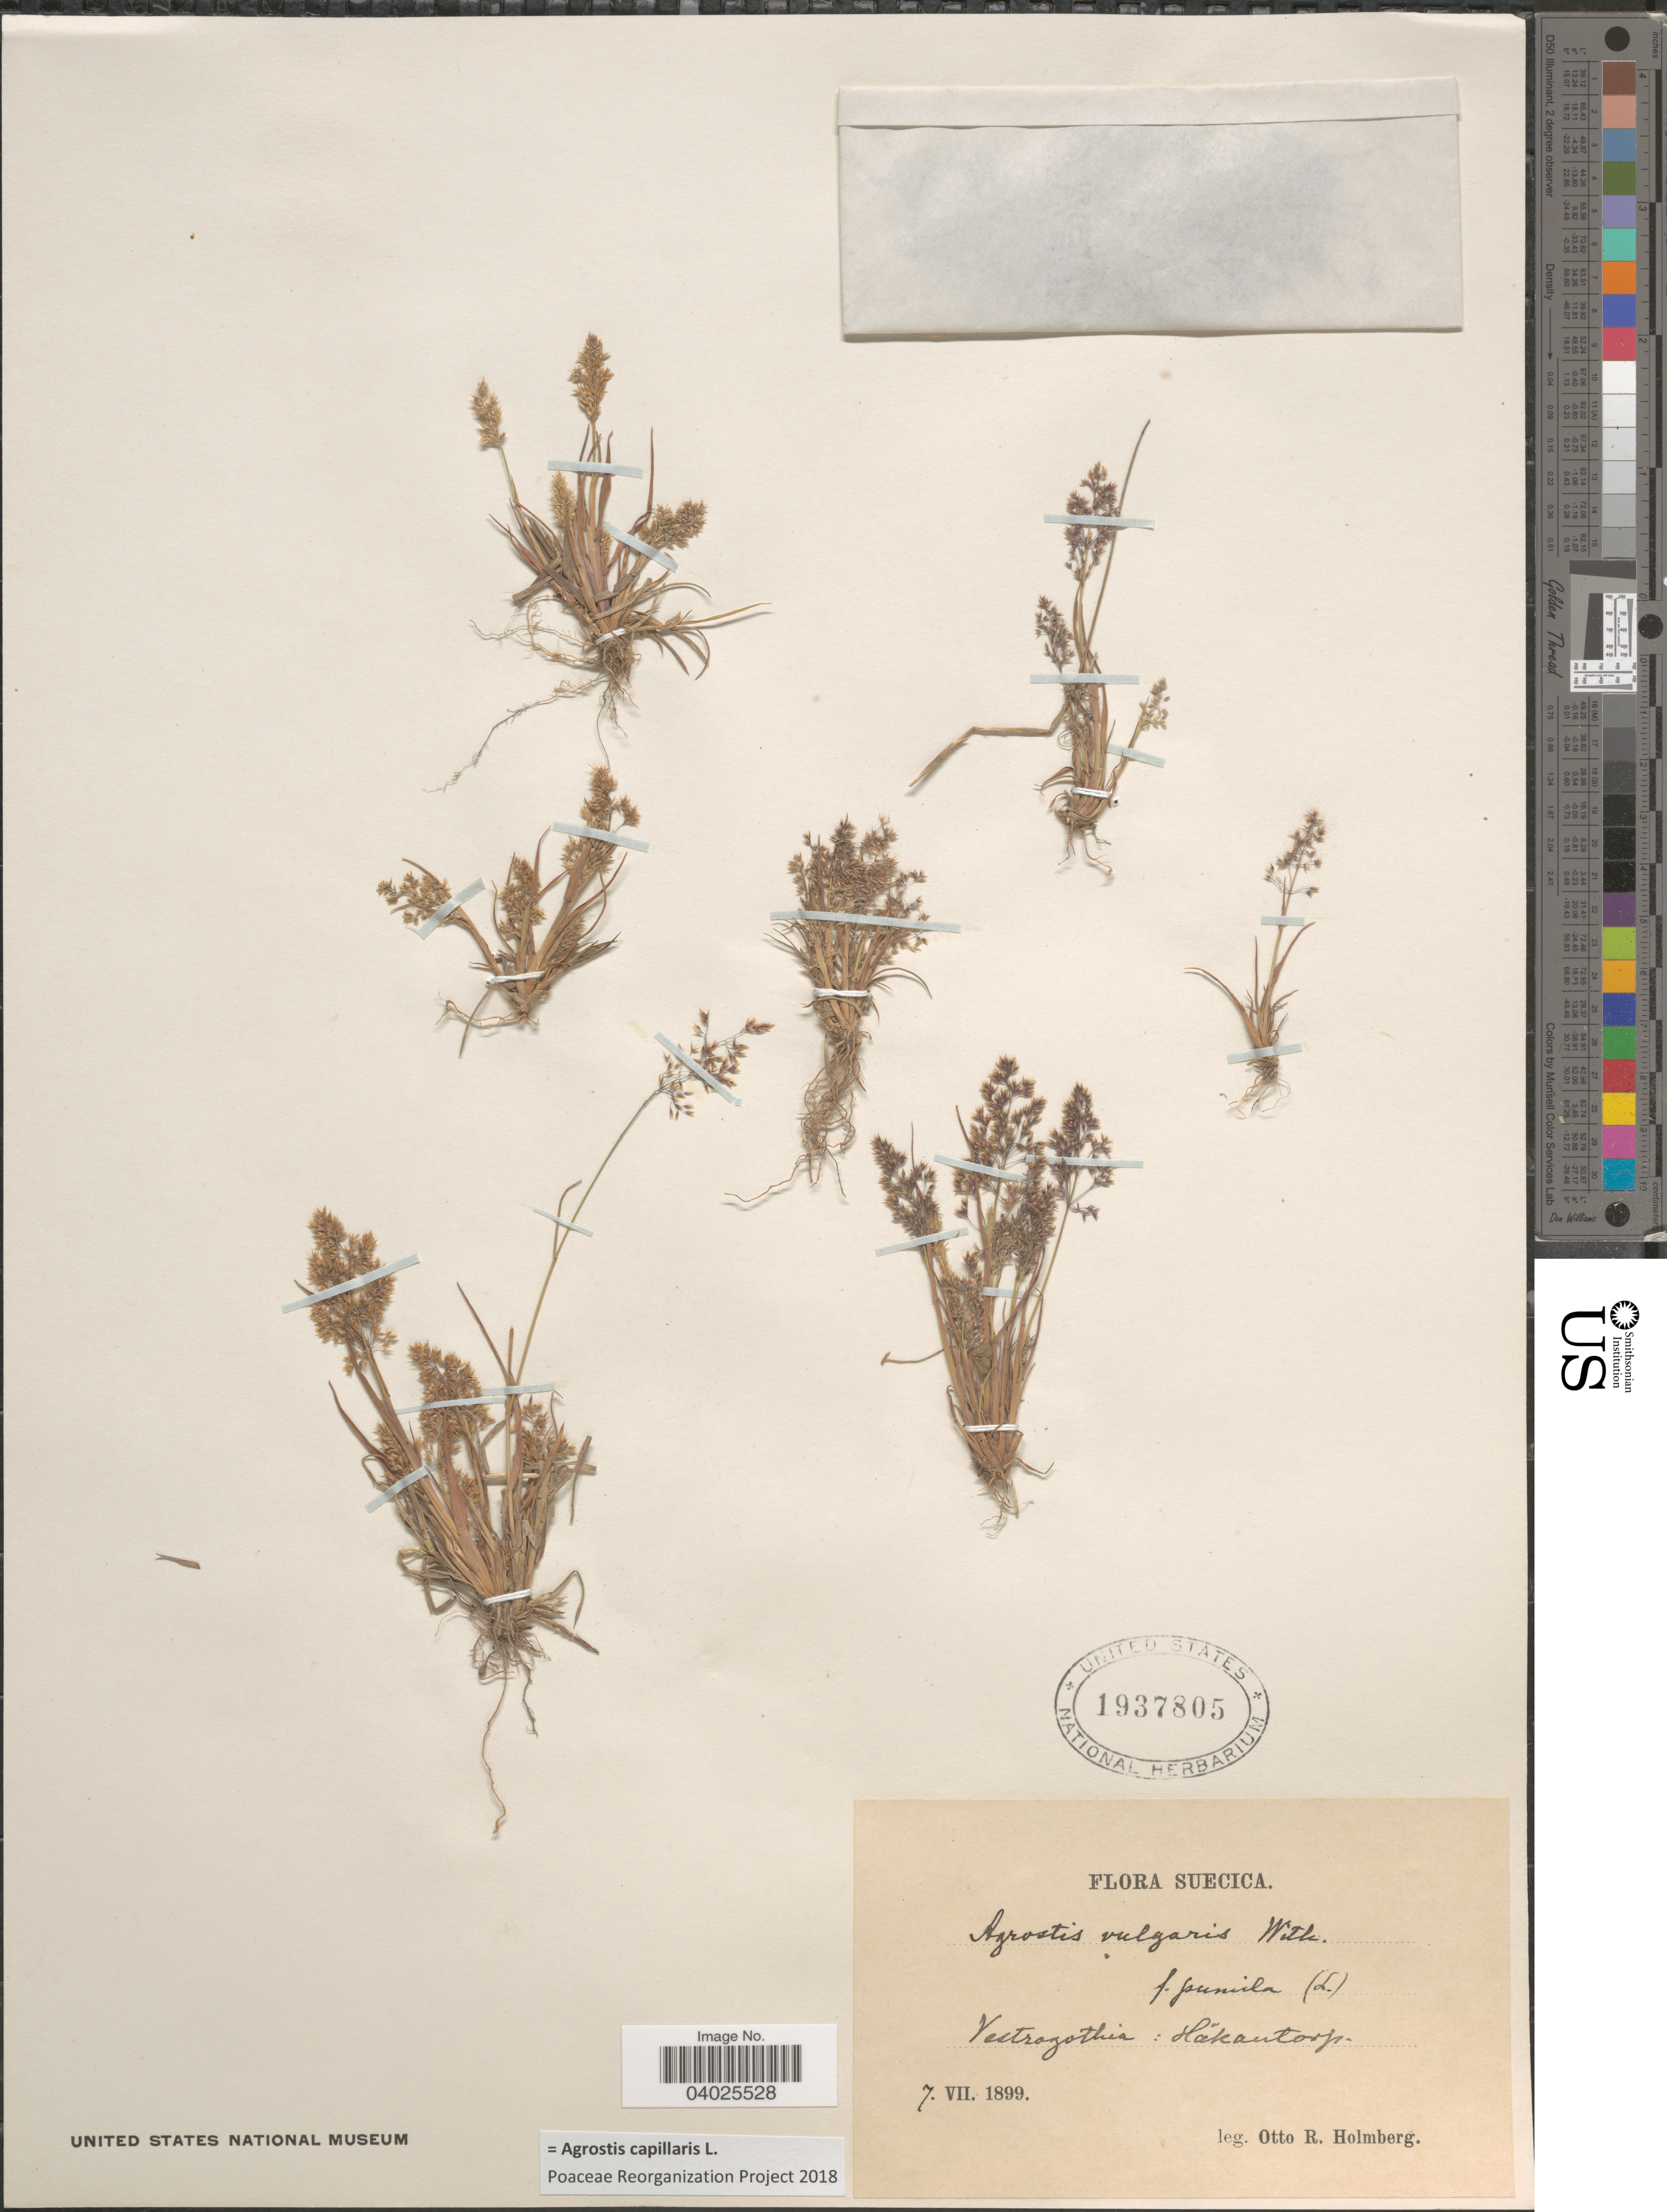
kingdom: Plantae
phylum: Tracheophyta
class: Liliopsida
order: Poales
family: Poaceae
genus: Agrostis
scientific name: Agrostis capillaris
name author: L.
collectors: O. Holmberg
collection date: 1899-07-07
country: Sweden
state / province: Västra Götaland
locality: Suecica. Vestrogothia : Hákantorp.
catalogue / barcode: US 1937805